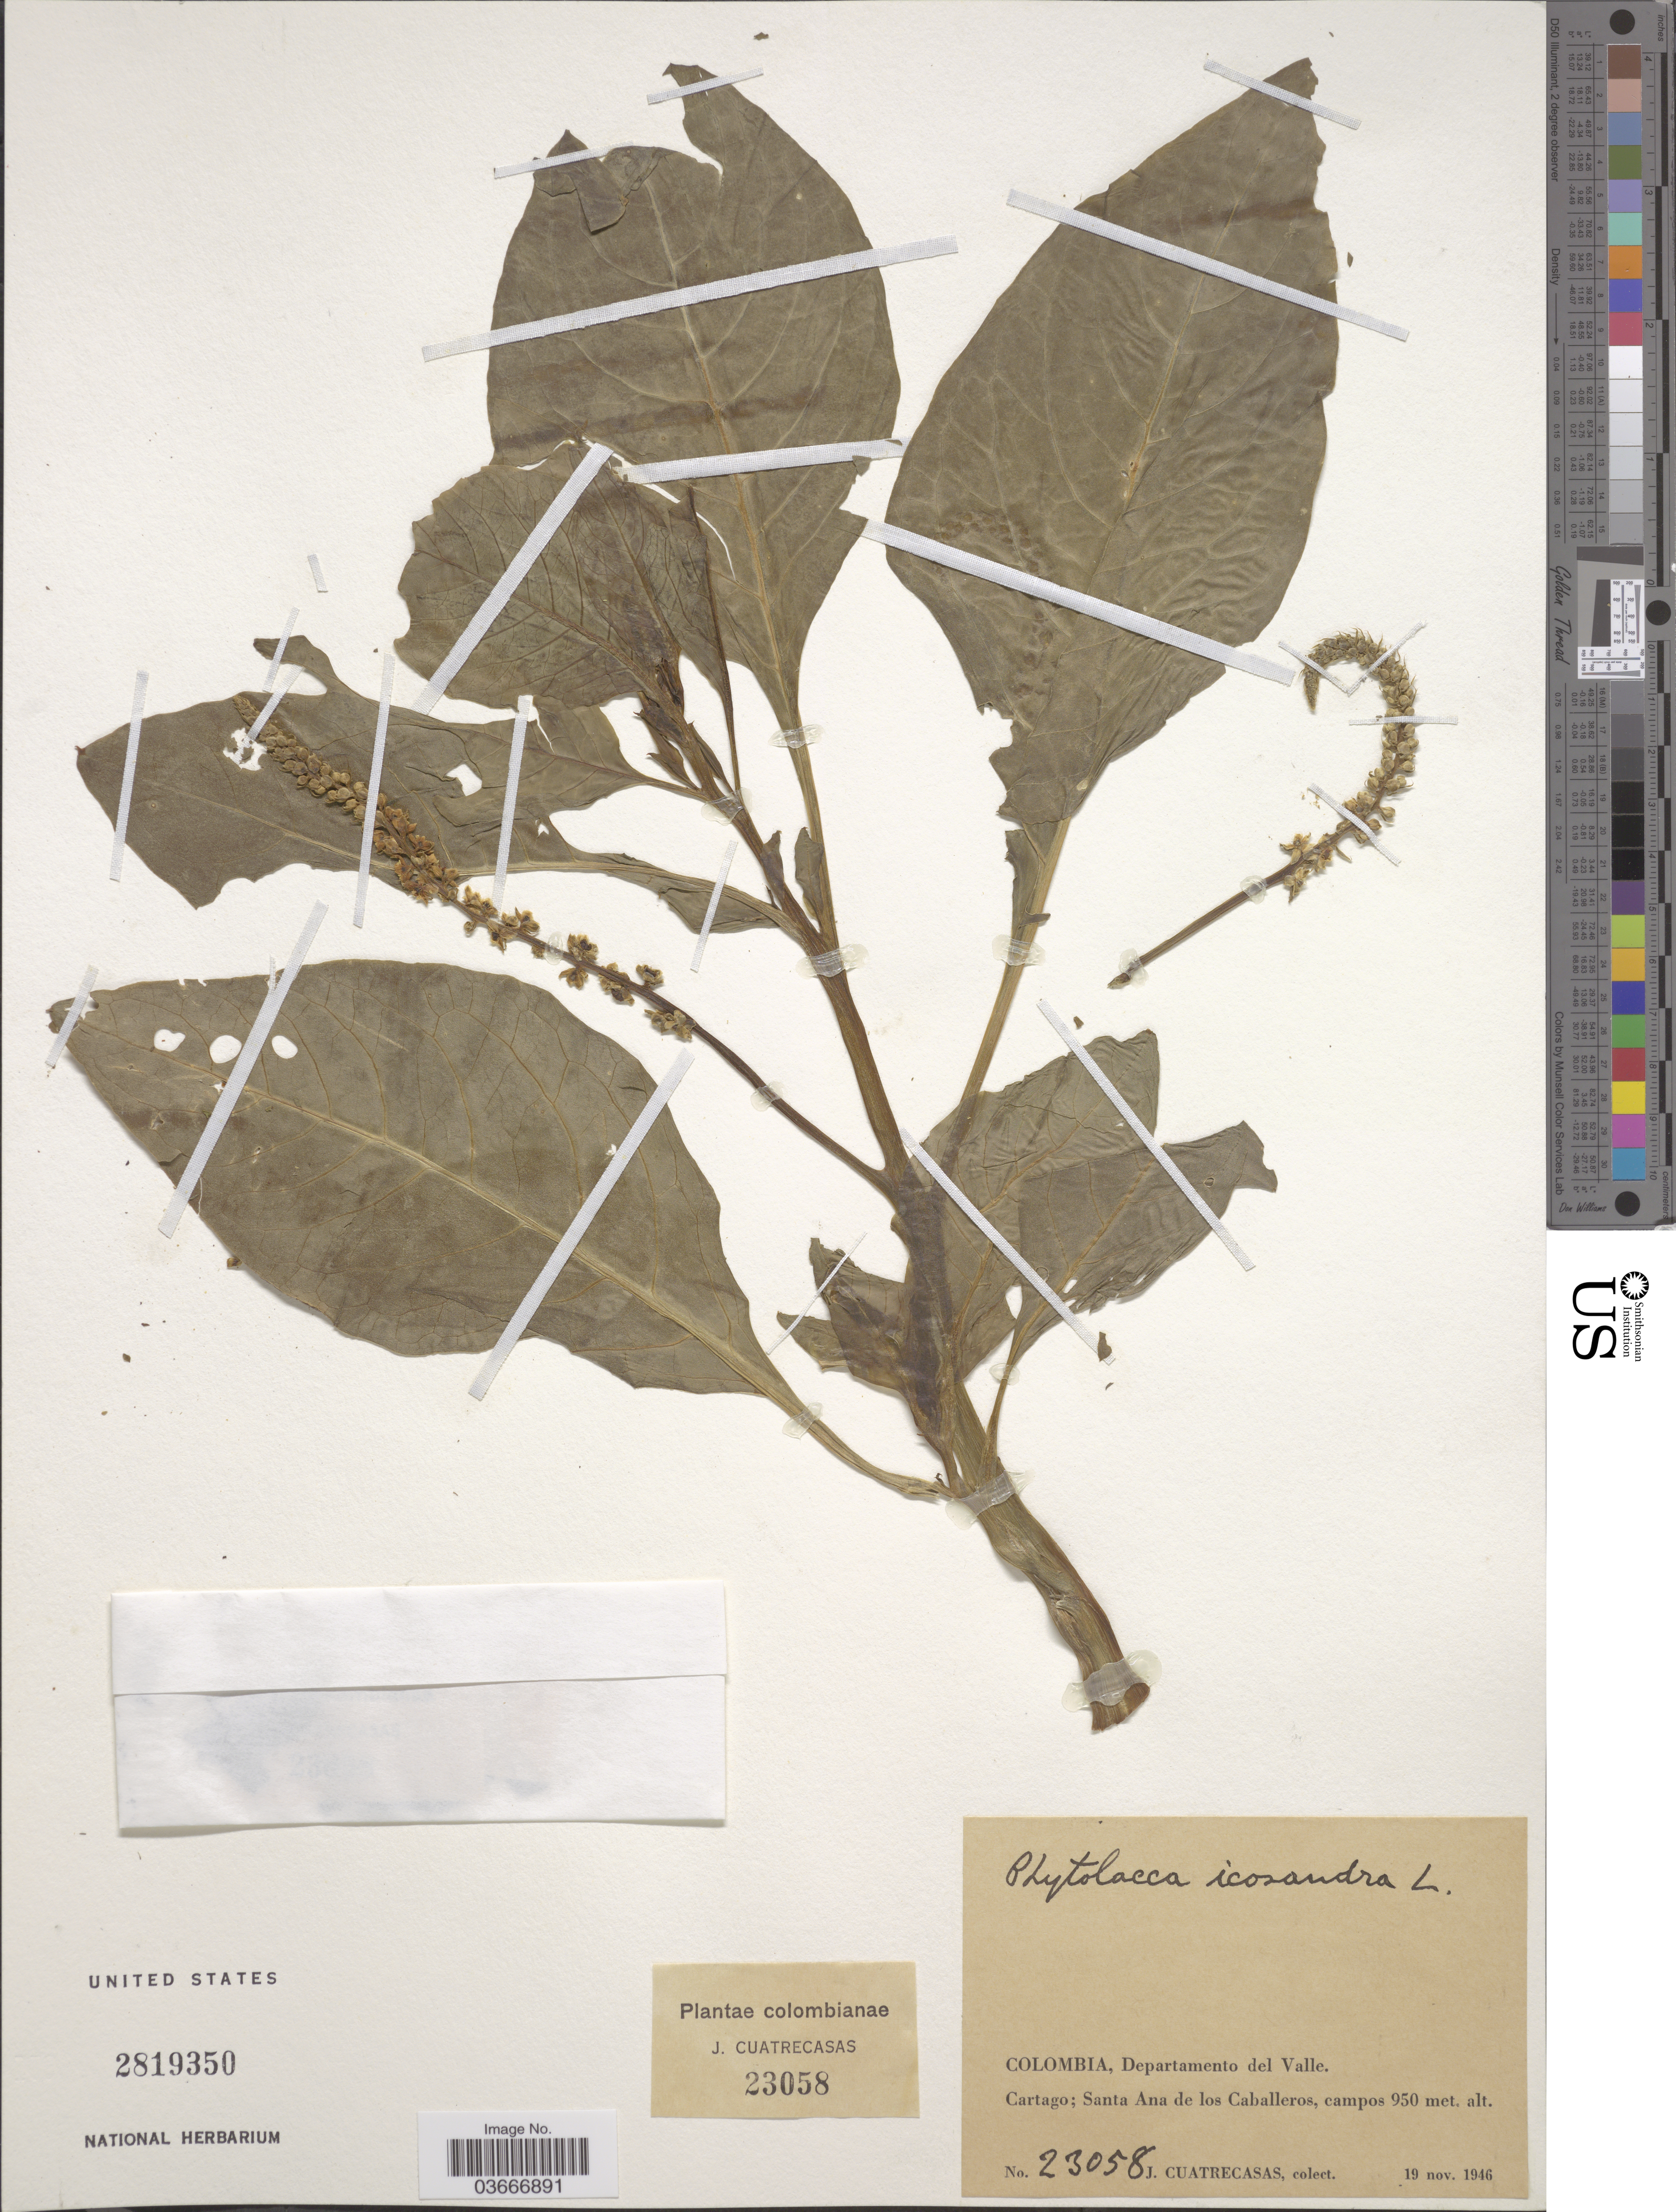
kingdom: Plantae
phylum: Tracheophyta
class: Magnoliopsida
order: Caryophyllales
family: Phytolaccaceae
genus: Phytolacca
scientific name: Phytolacca icosandra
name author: L.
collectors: J. Cuatrecasas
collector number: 23058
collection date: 1946-11-19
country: Colombia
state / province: Valle del Cauca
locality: Departamento del Valle. Cartago; Santa Ana de los Caballeros.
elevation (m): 950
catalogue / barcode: US 2819350